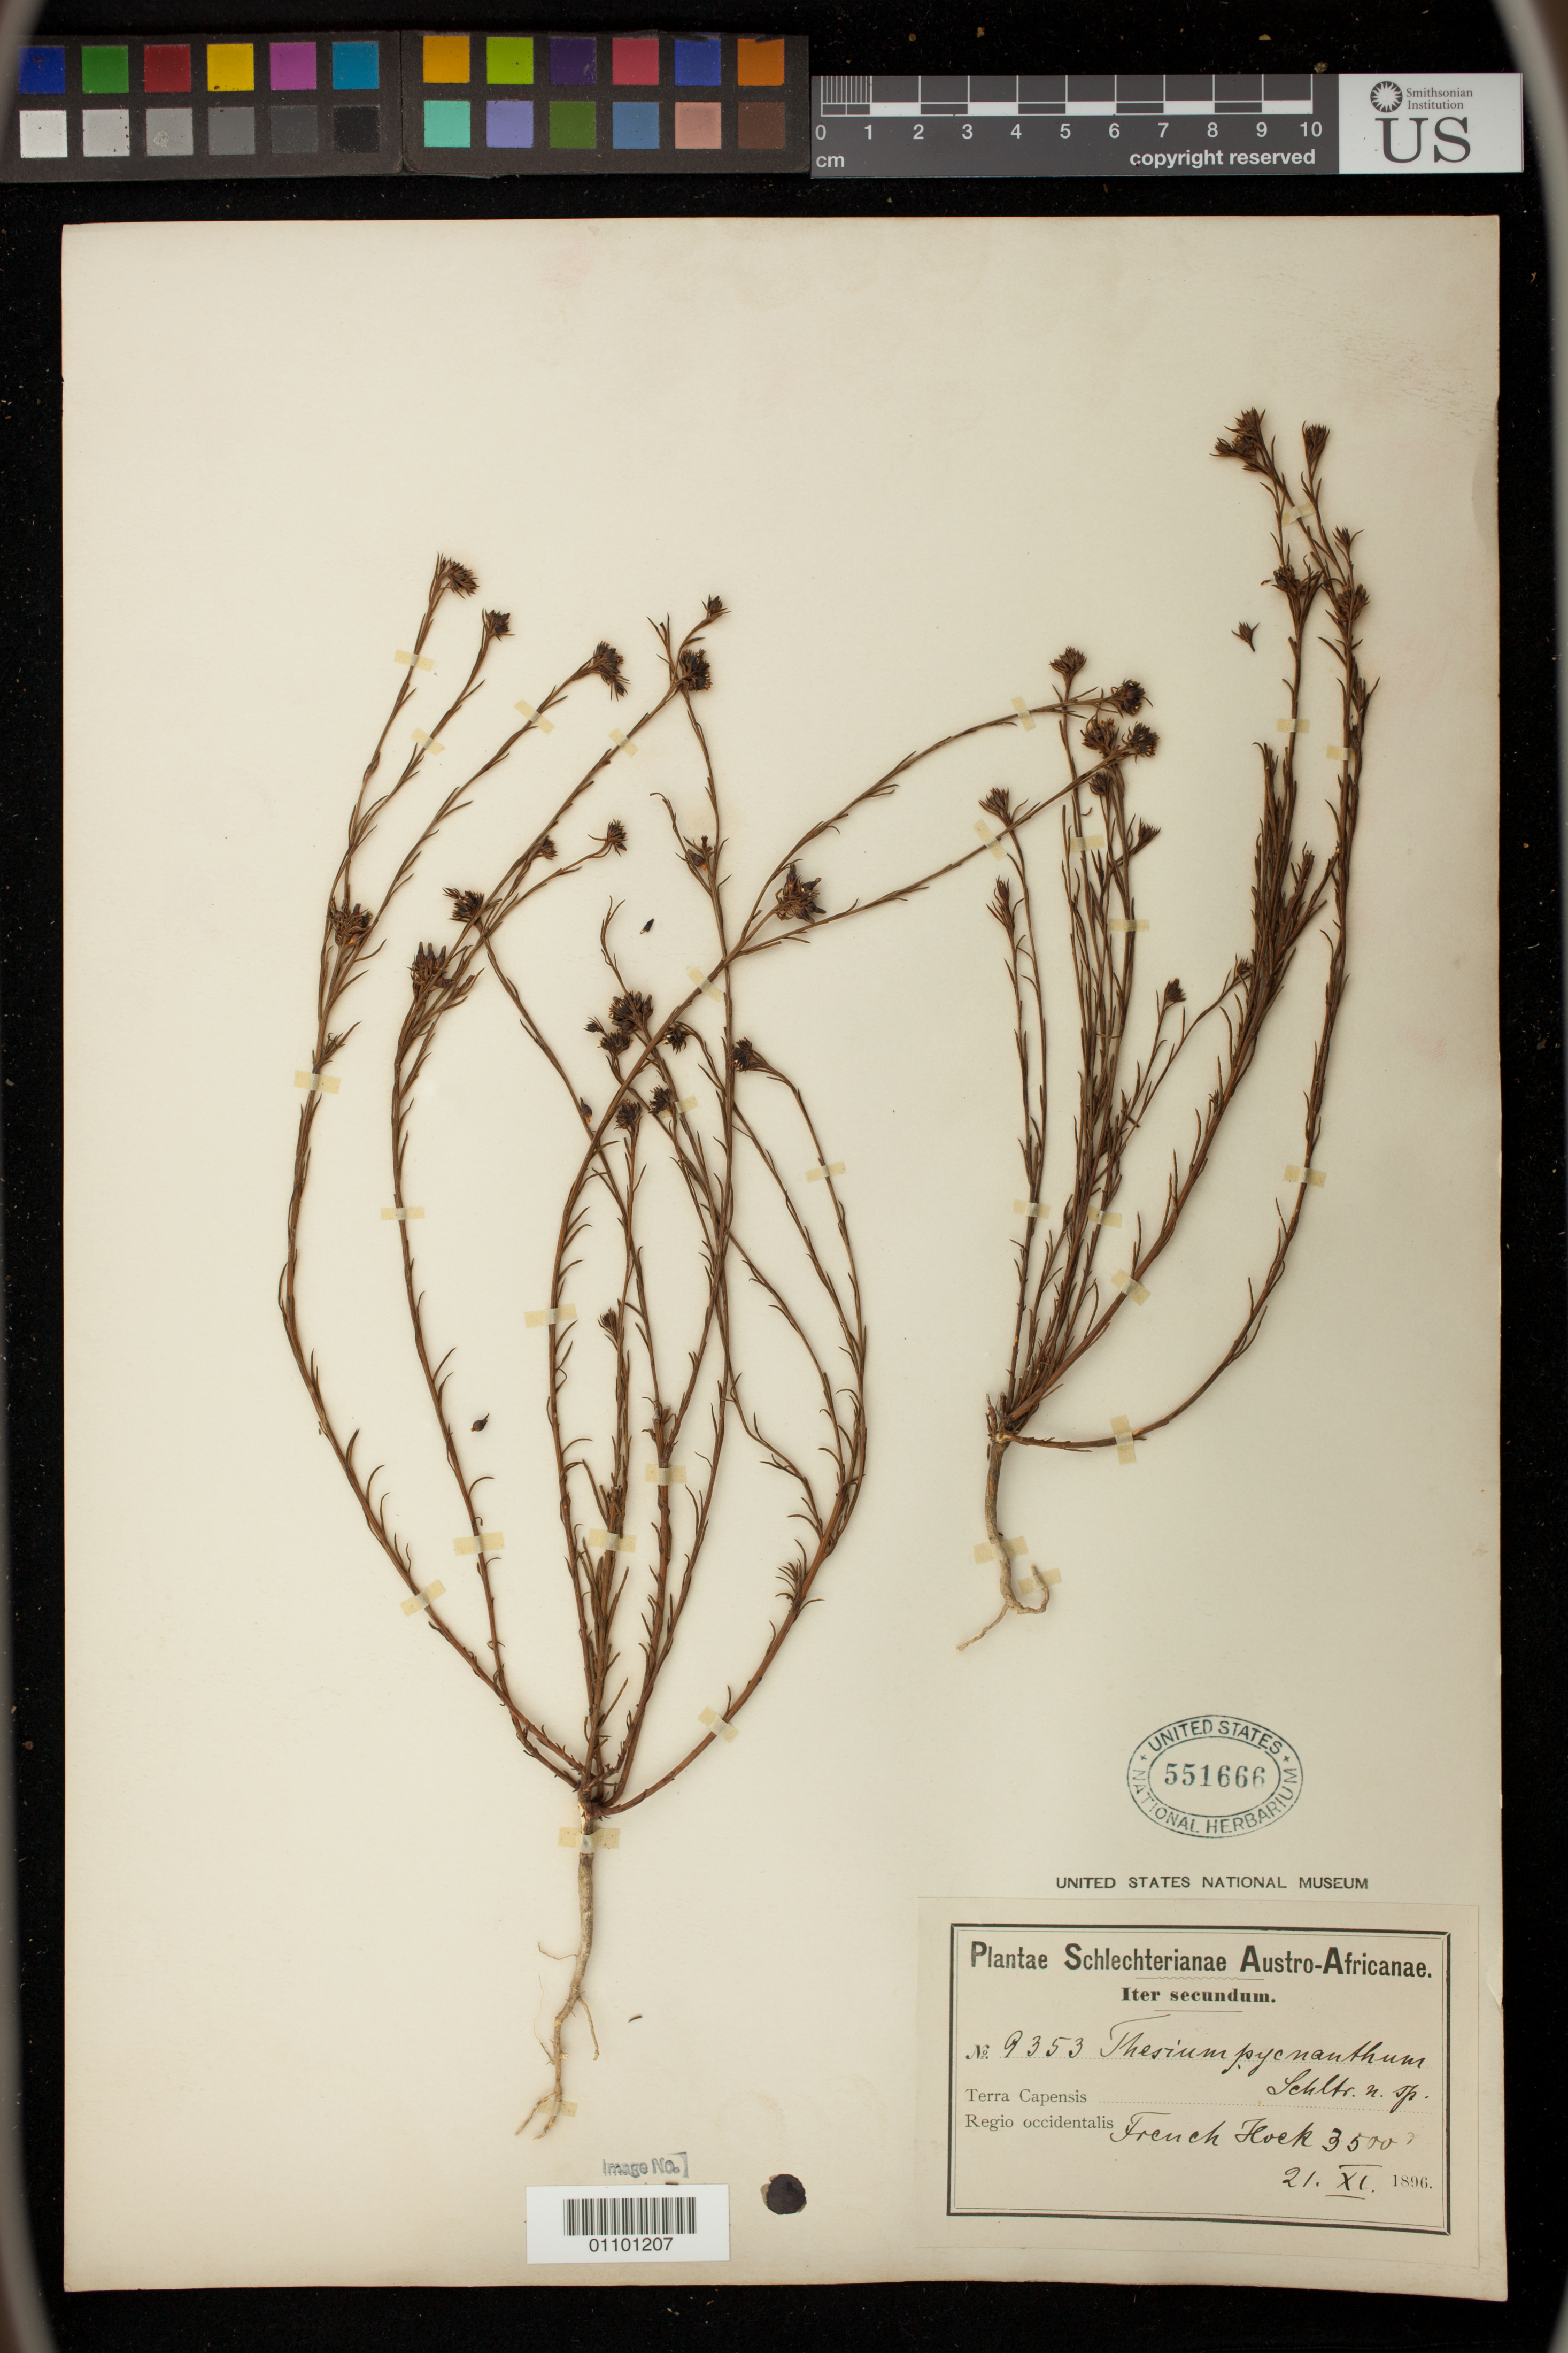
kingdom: Plantae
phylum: Tracheophyta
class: Magnoliopsida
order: Santalales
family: Thesiaceae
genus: Thesium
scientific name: Thesium pycnanthum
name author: Schltr.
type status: Isotype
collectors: F. R. R. Schlechter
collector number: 9353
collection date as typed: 21 Nov 1896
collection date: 1896-11-21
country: South Africa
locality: French Hock.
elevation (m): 1067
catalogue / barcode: US 551666